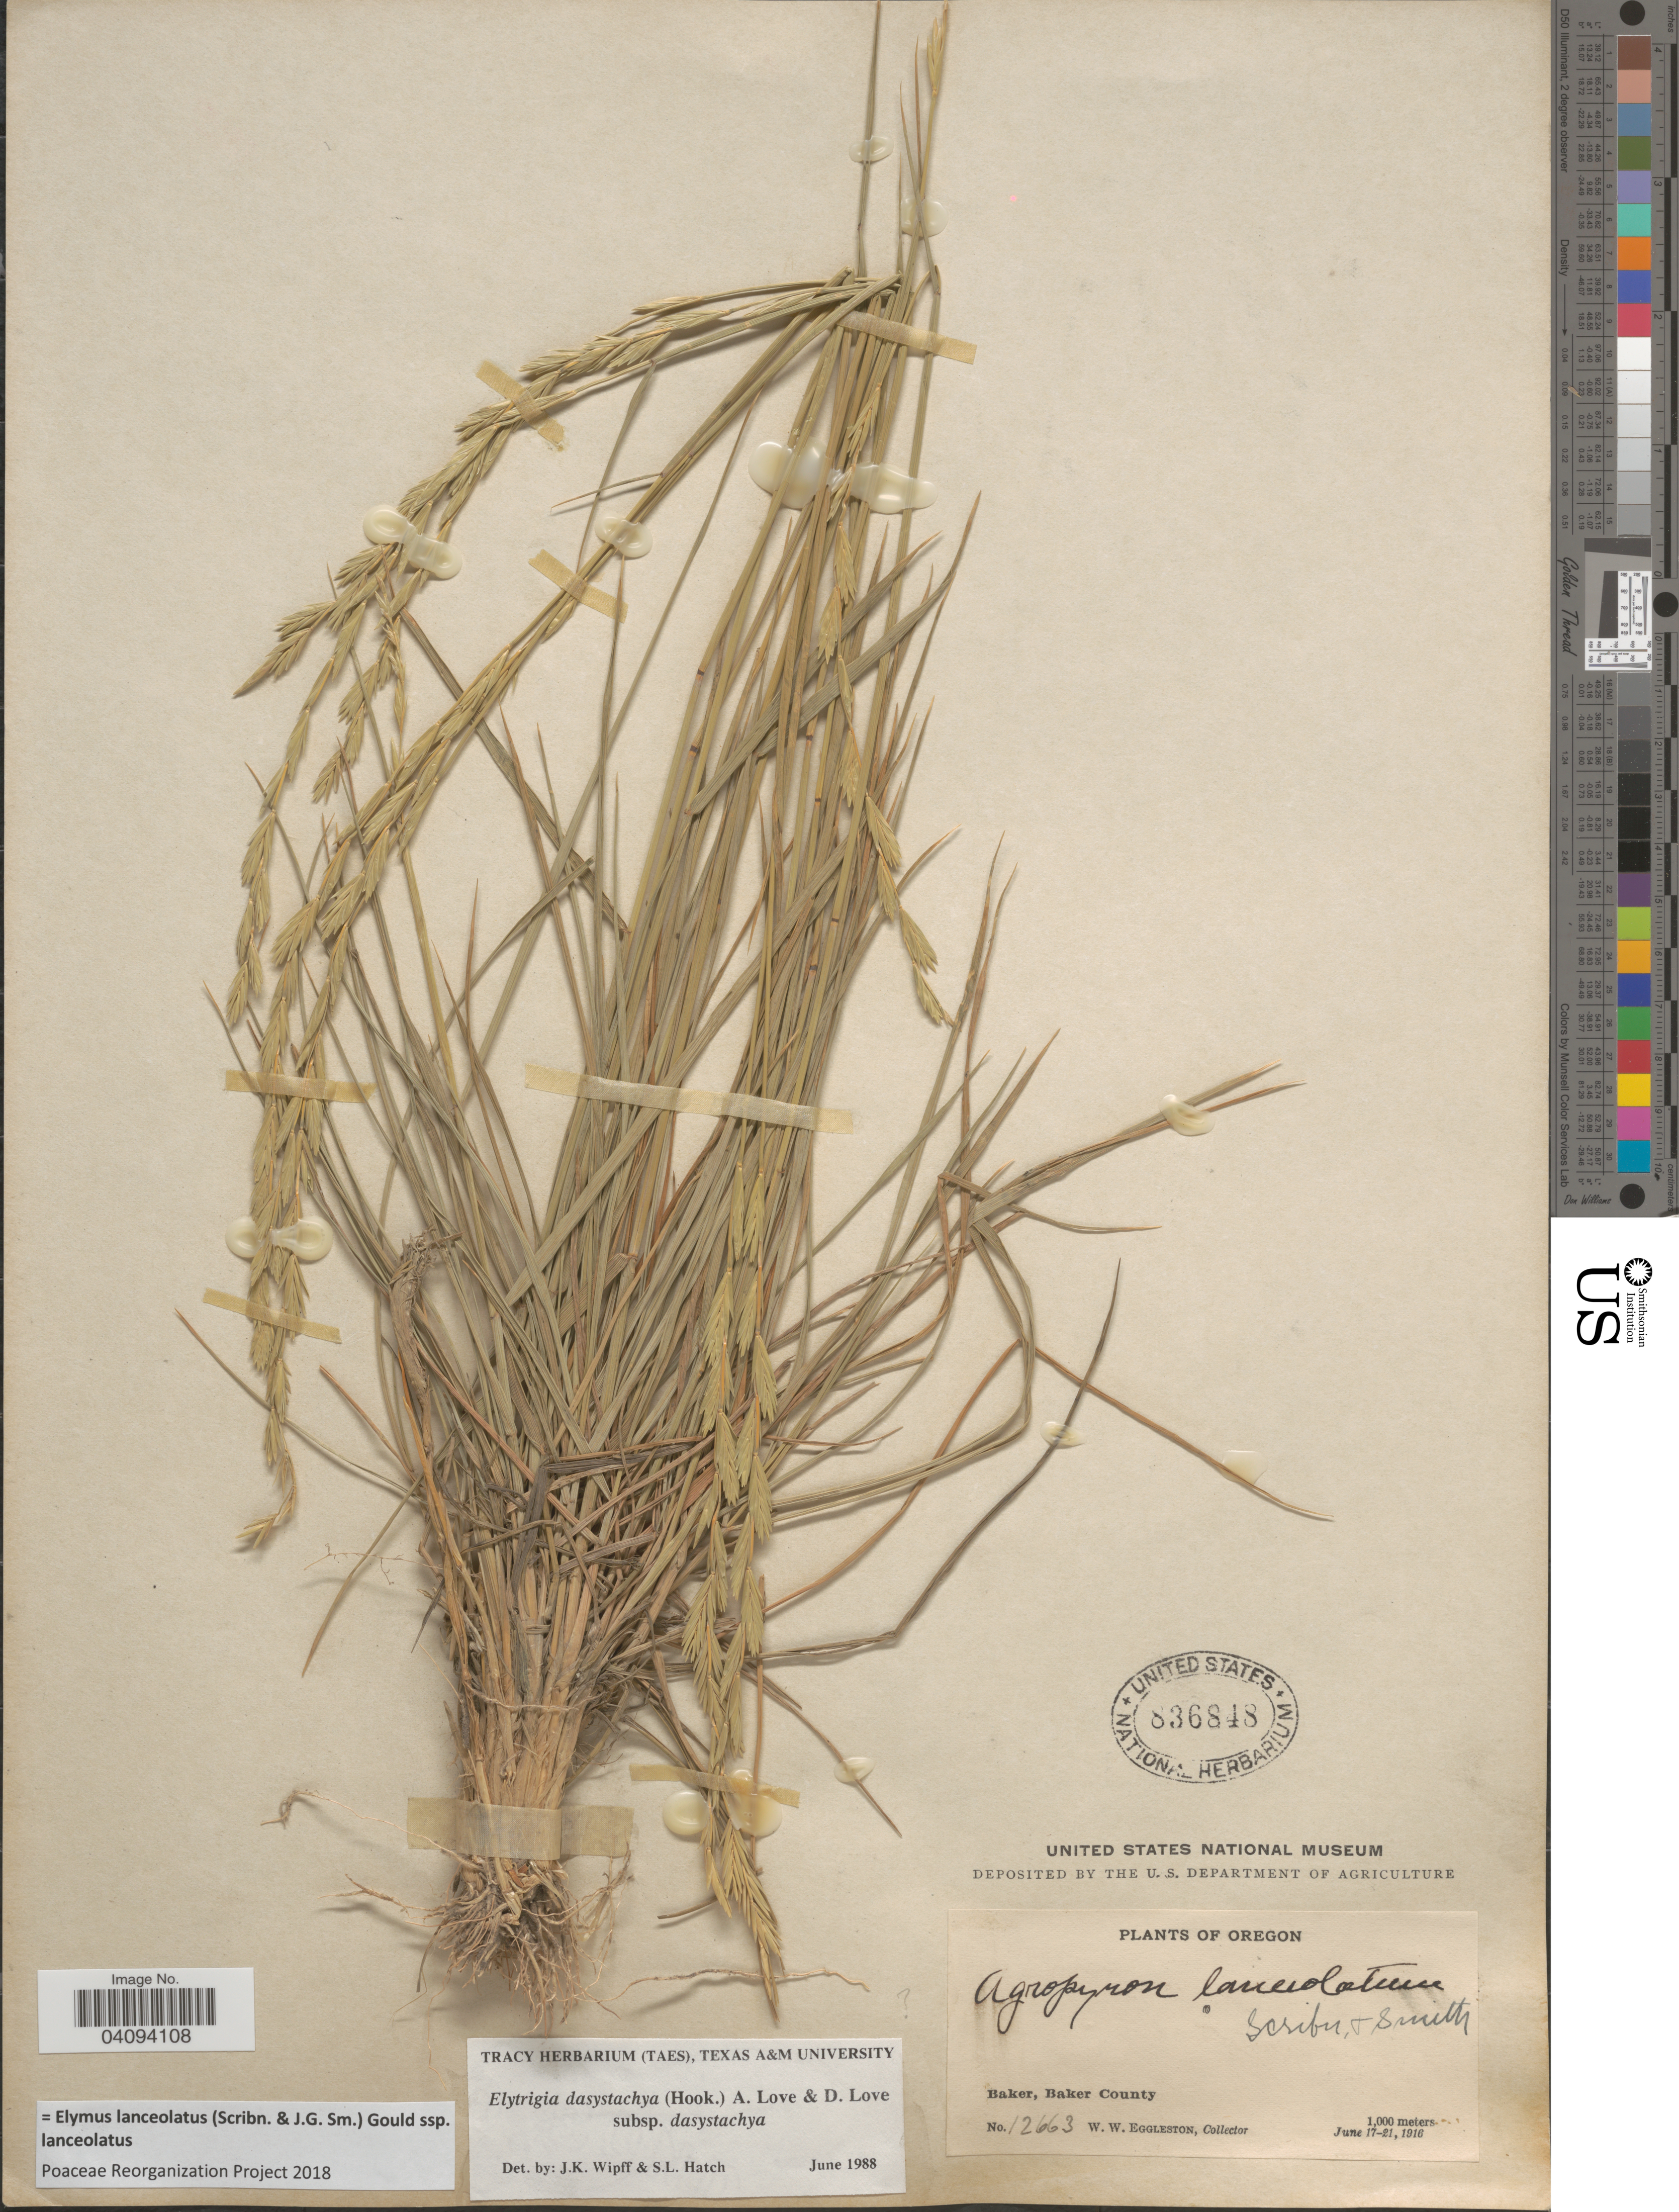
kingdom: Plantae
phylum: Tracheophyta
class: Liliopsida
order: Poales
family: Poaceae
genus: Elymus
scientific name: Elymus lanceolatus subsp. lanceolatus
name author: (Scribn. & J.G. Sm.) Gould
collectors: W. W. Eggleston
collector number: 12663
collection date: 1916-06-17/1916-06-21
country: United States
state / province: Oregon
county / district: Baker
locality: Baker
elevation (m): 1000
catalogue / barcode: US 836848